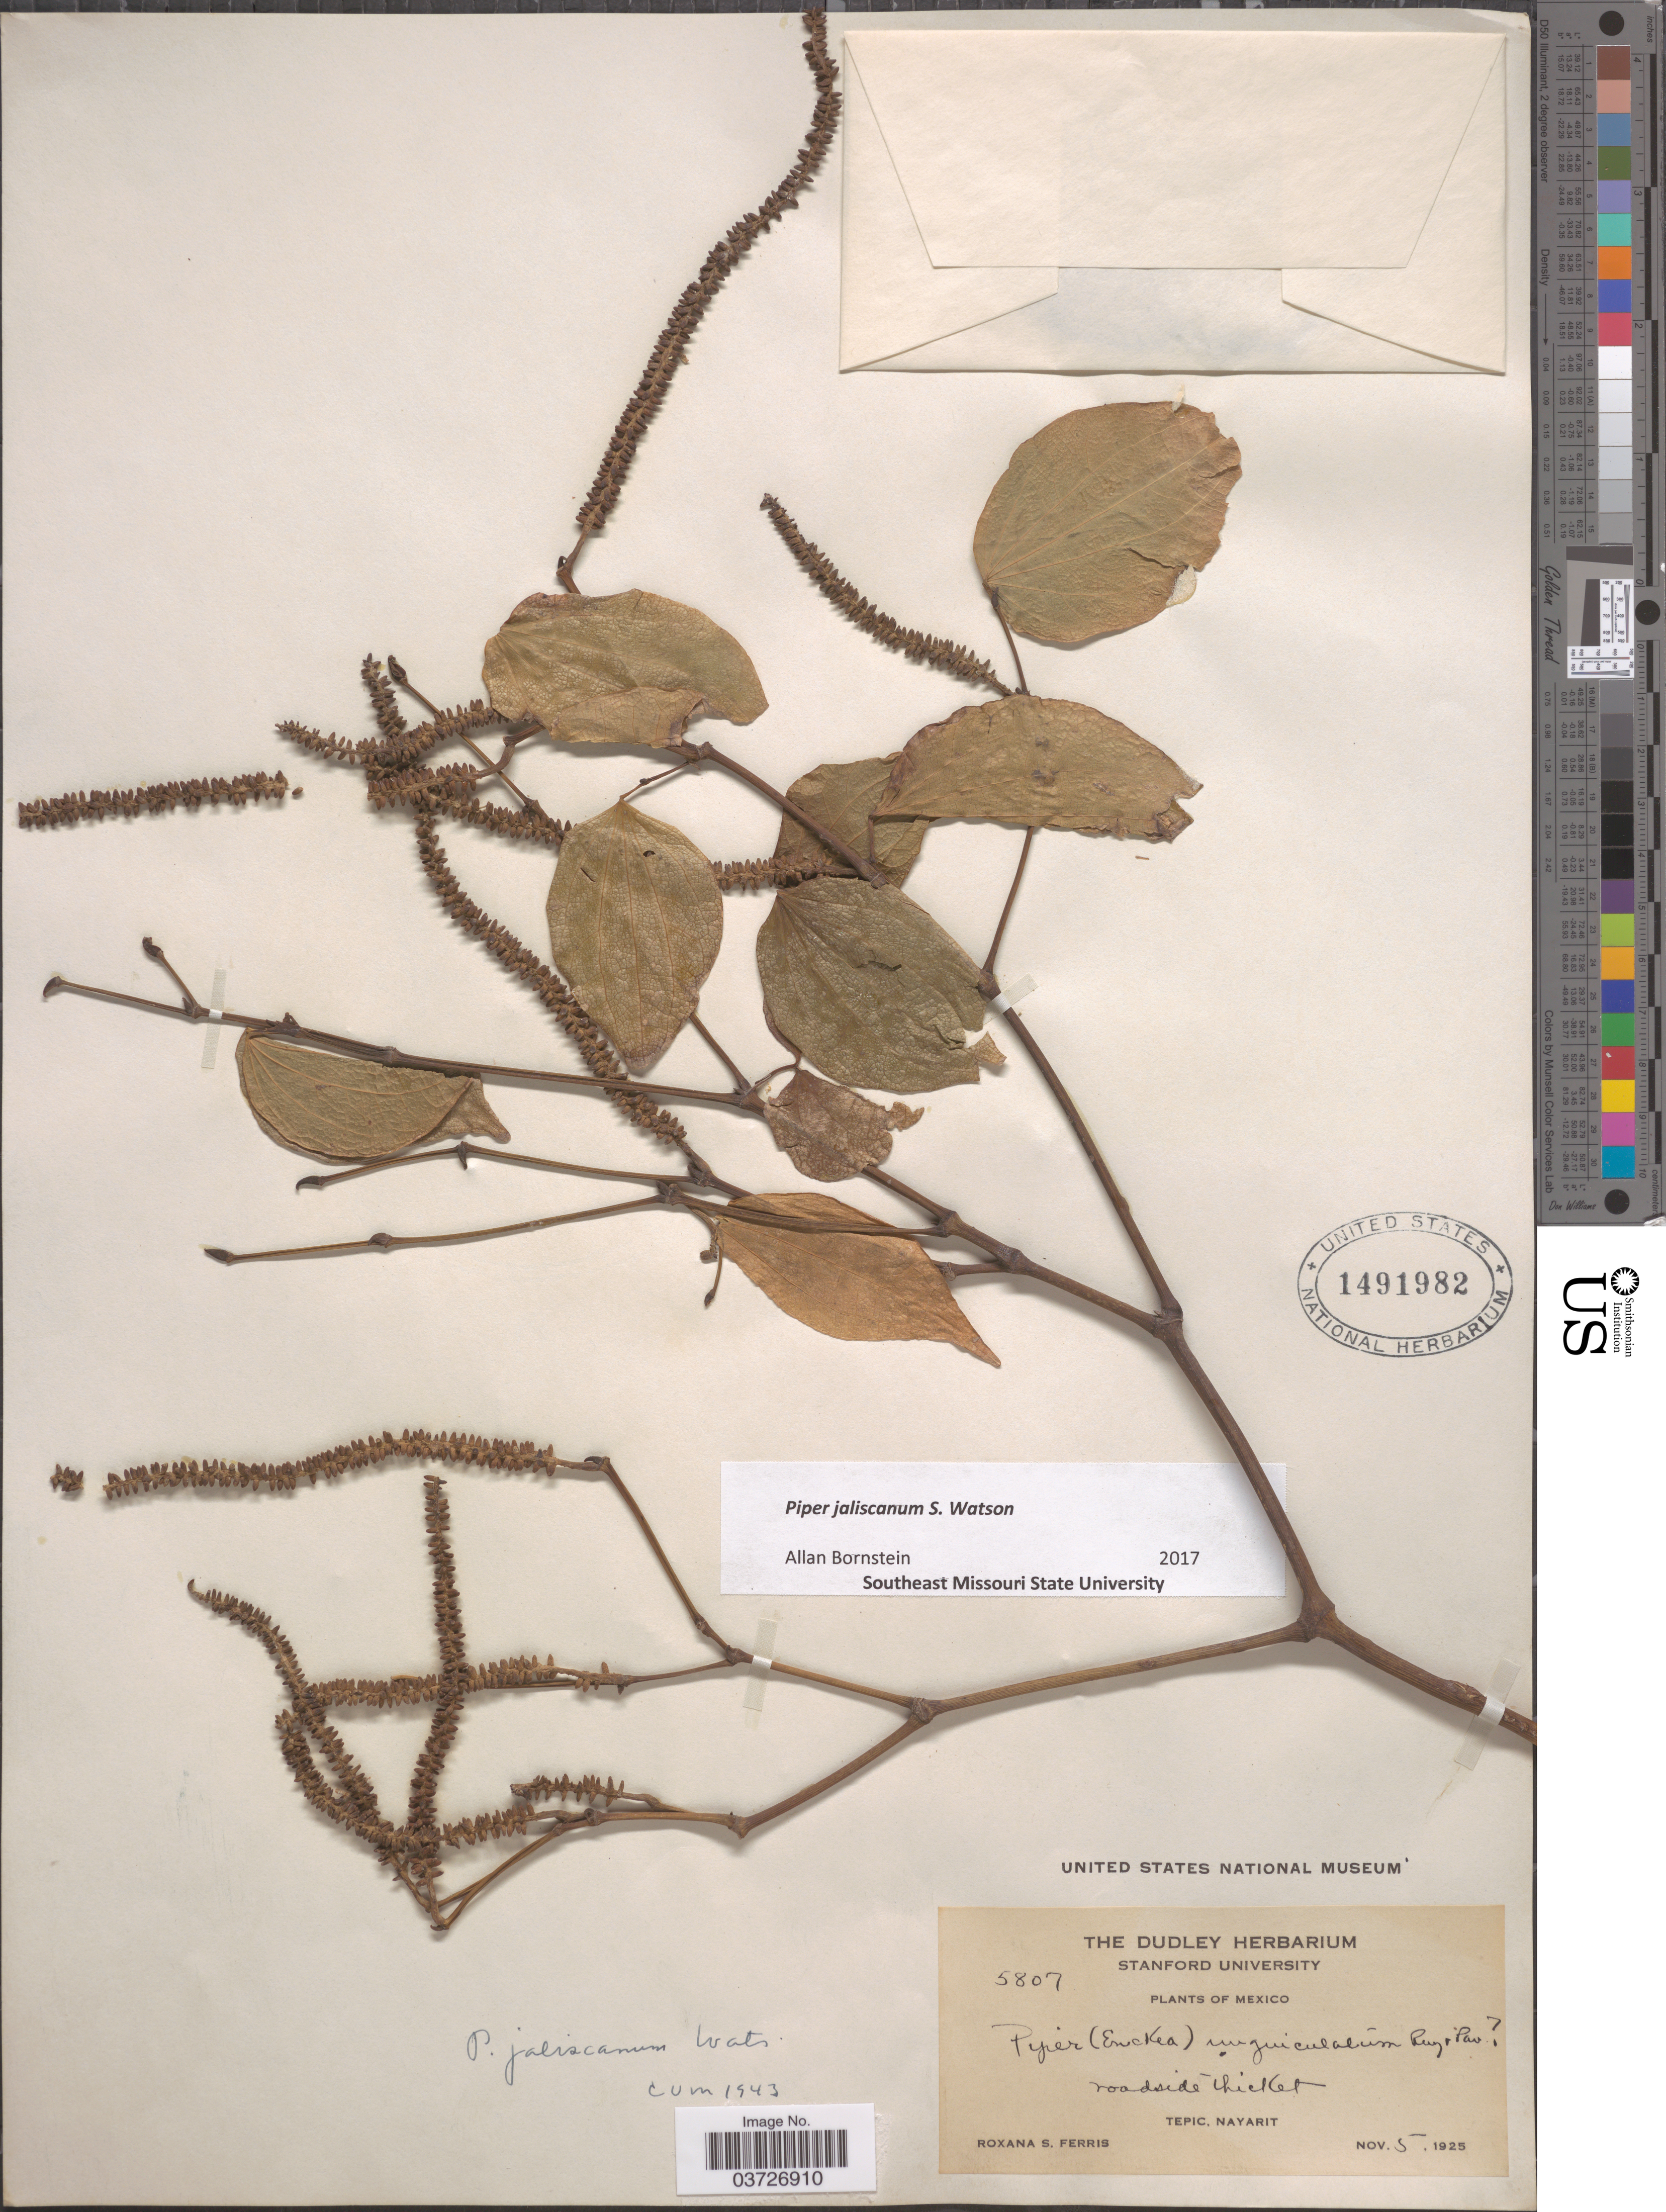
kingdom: Plantae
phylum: Tracheophyta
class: Magnoliopsida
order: Piperales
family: Piperaceae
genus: Piper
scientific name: Piper jaliscanum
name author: S. Watson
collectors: R. S. Ferris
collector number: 5807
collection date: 1925-11-05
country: Mexico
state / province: Nayarit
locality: Tepic.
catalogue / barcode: US 1491982